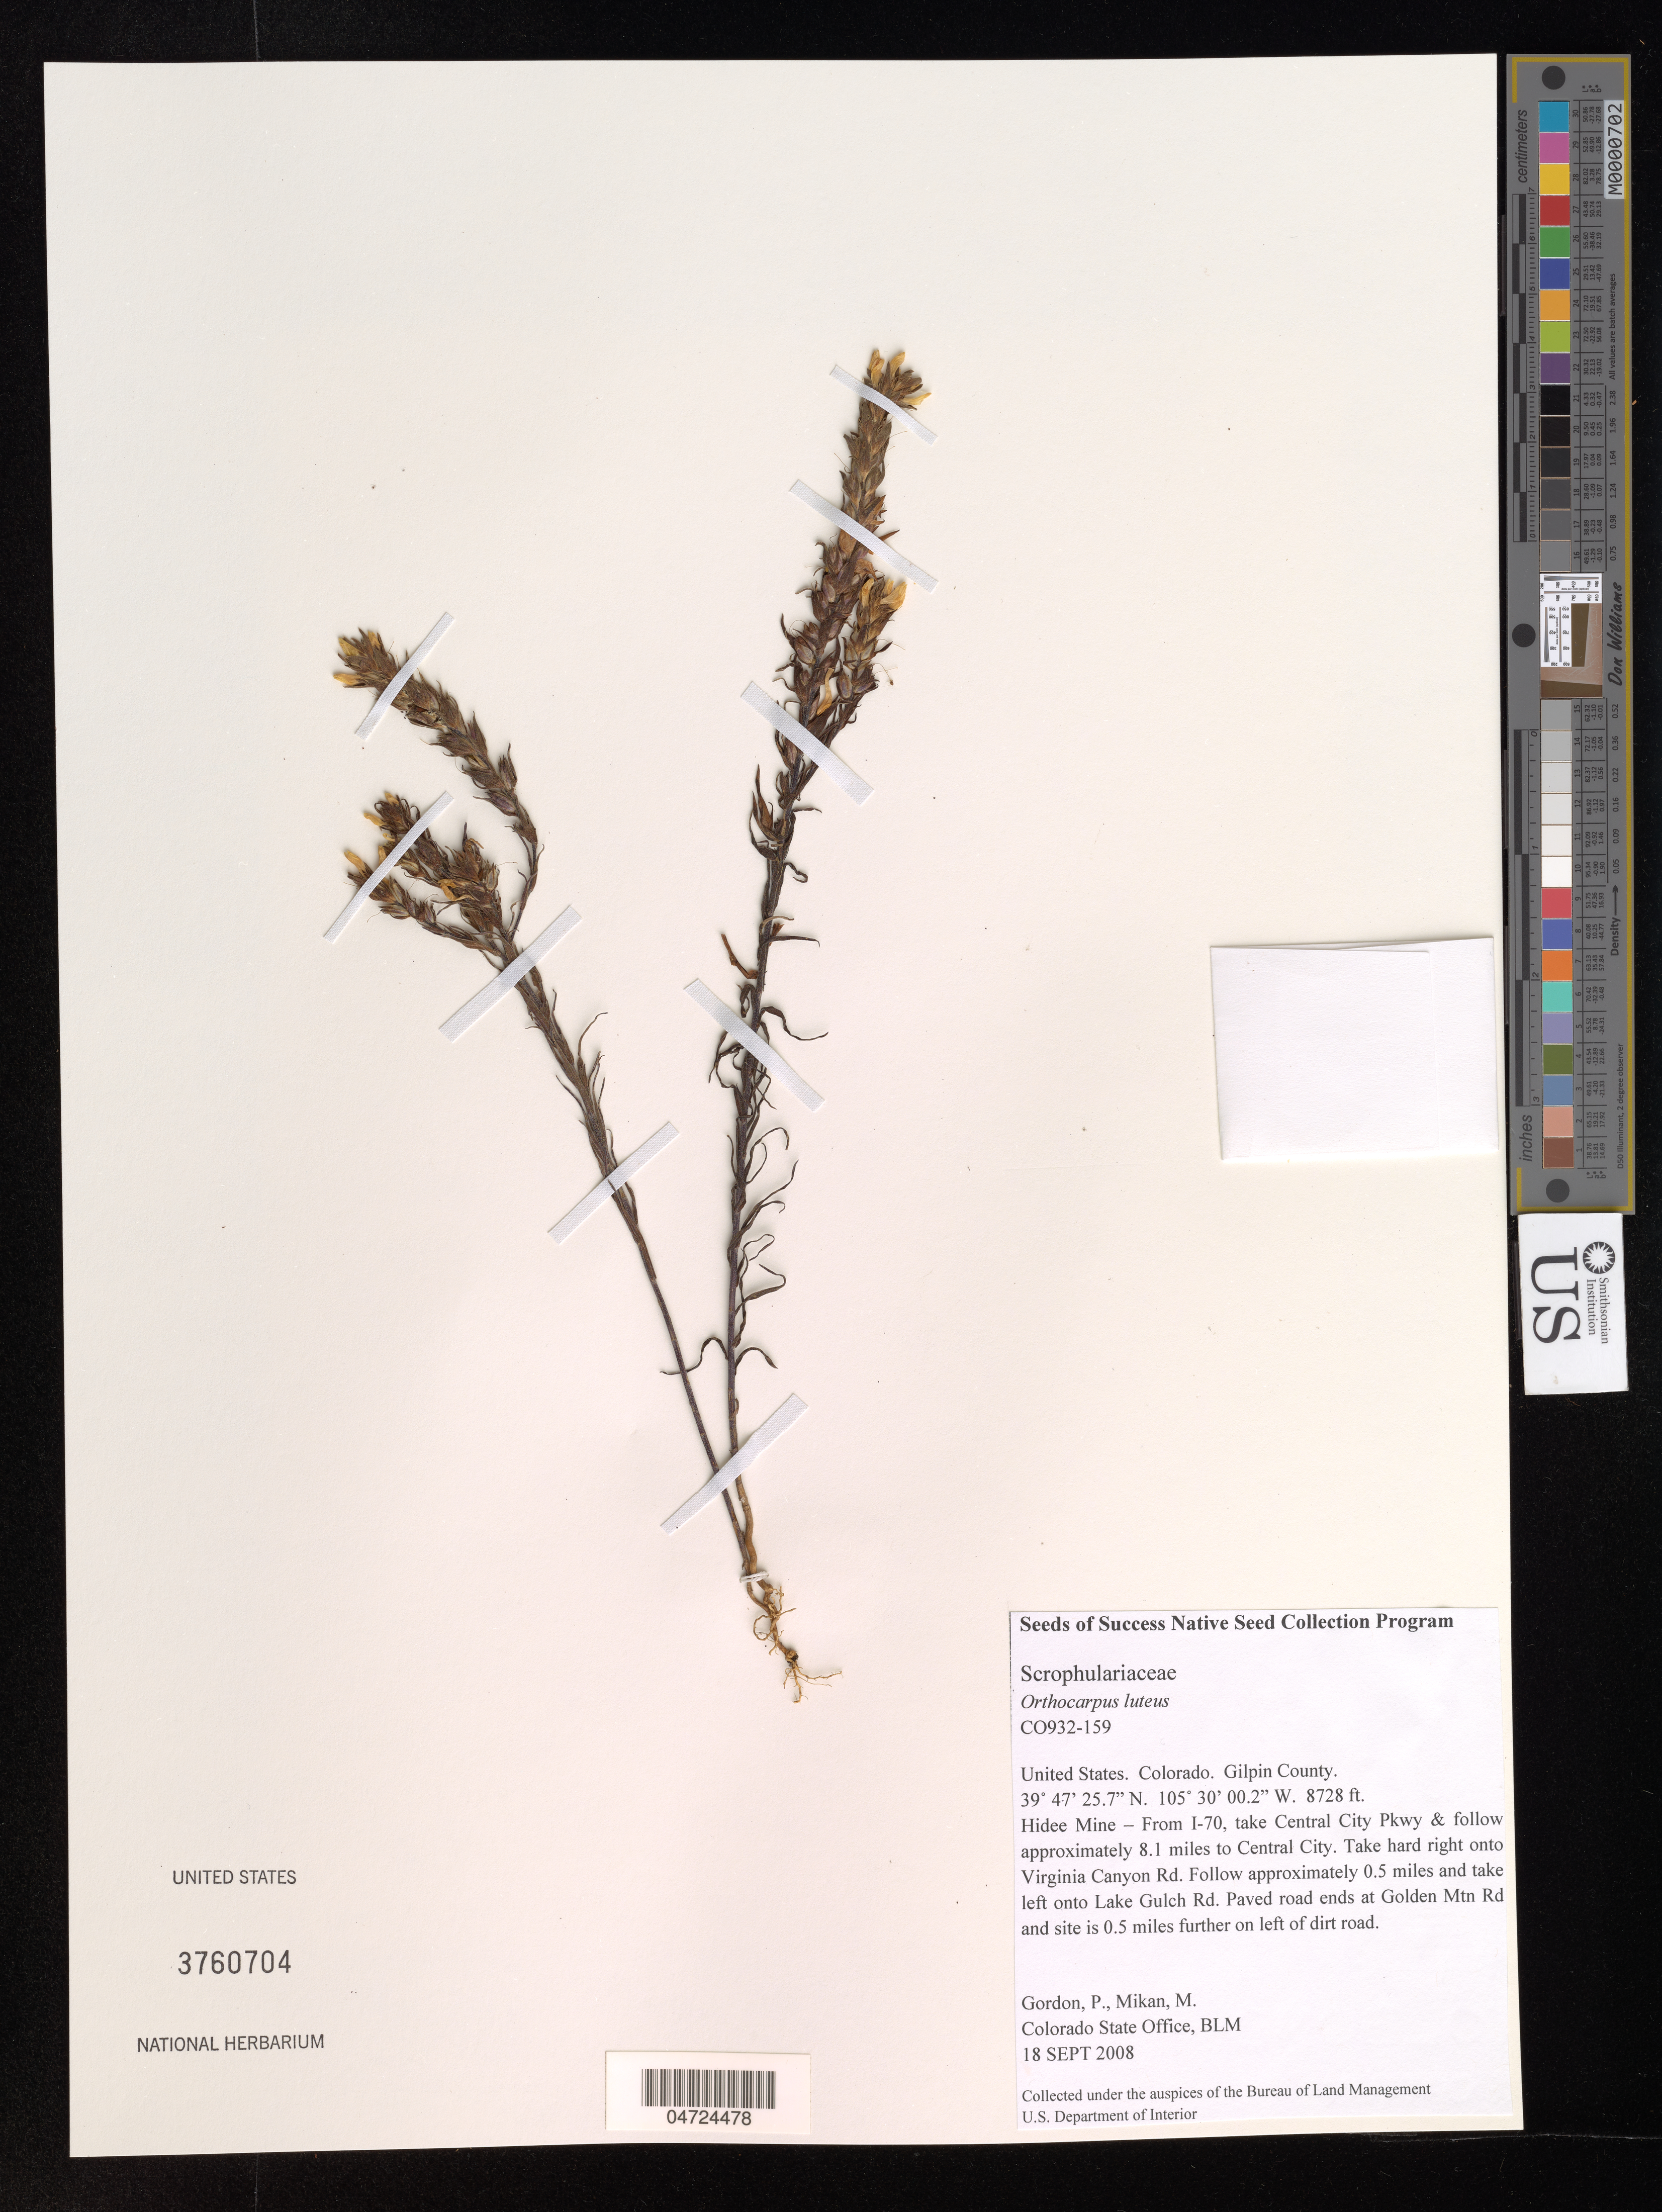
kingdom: Plantae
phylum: Tracheophyta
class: Magnoliopsida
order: Lamiales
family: Orobanchaceae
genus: Orthocarpus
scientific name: Orthocarpus luteus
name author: Nutt.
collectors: P. Gordon & M. Mikan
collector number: CO932-159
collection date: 2008-09-18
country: United States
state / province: Colorado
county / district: Gilpin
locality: Gilpin County. Hidee Mine - From I-70, take Central City Pkwy & follow approximately 8.1 miles to Central City. Take hard right onto Virginia Canyon Rd. Follow approximately 0.5 miles and take left onto Lake Gulch Rd. Paved road ends at Golden Mtn Rd and site is 0.5 miles further on left of dirt road.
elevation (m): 2660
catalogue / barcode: US 3760704